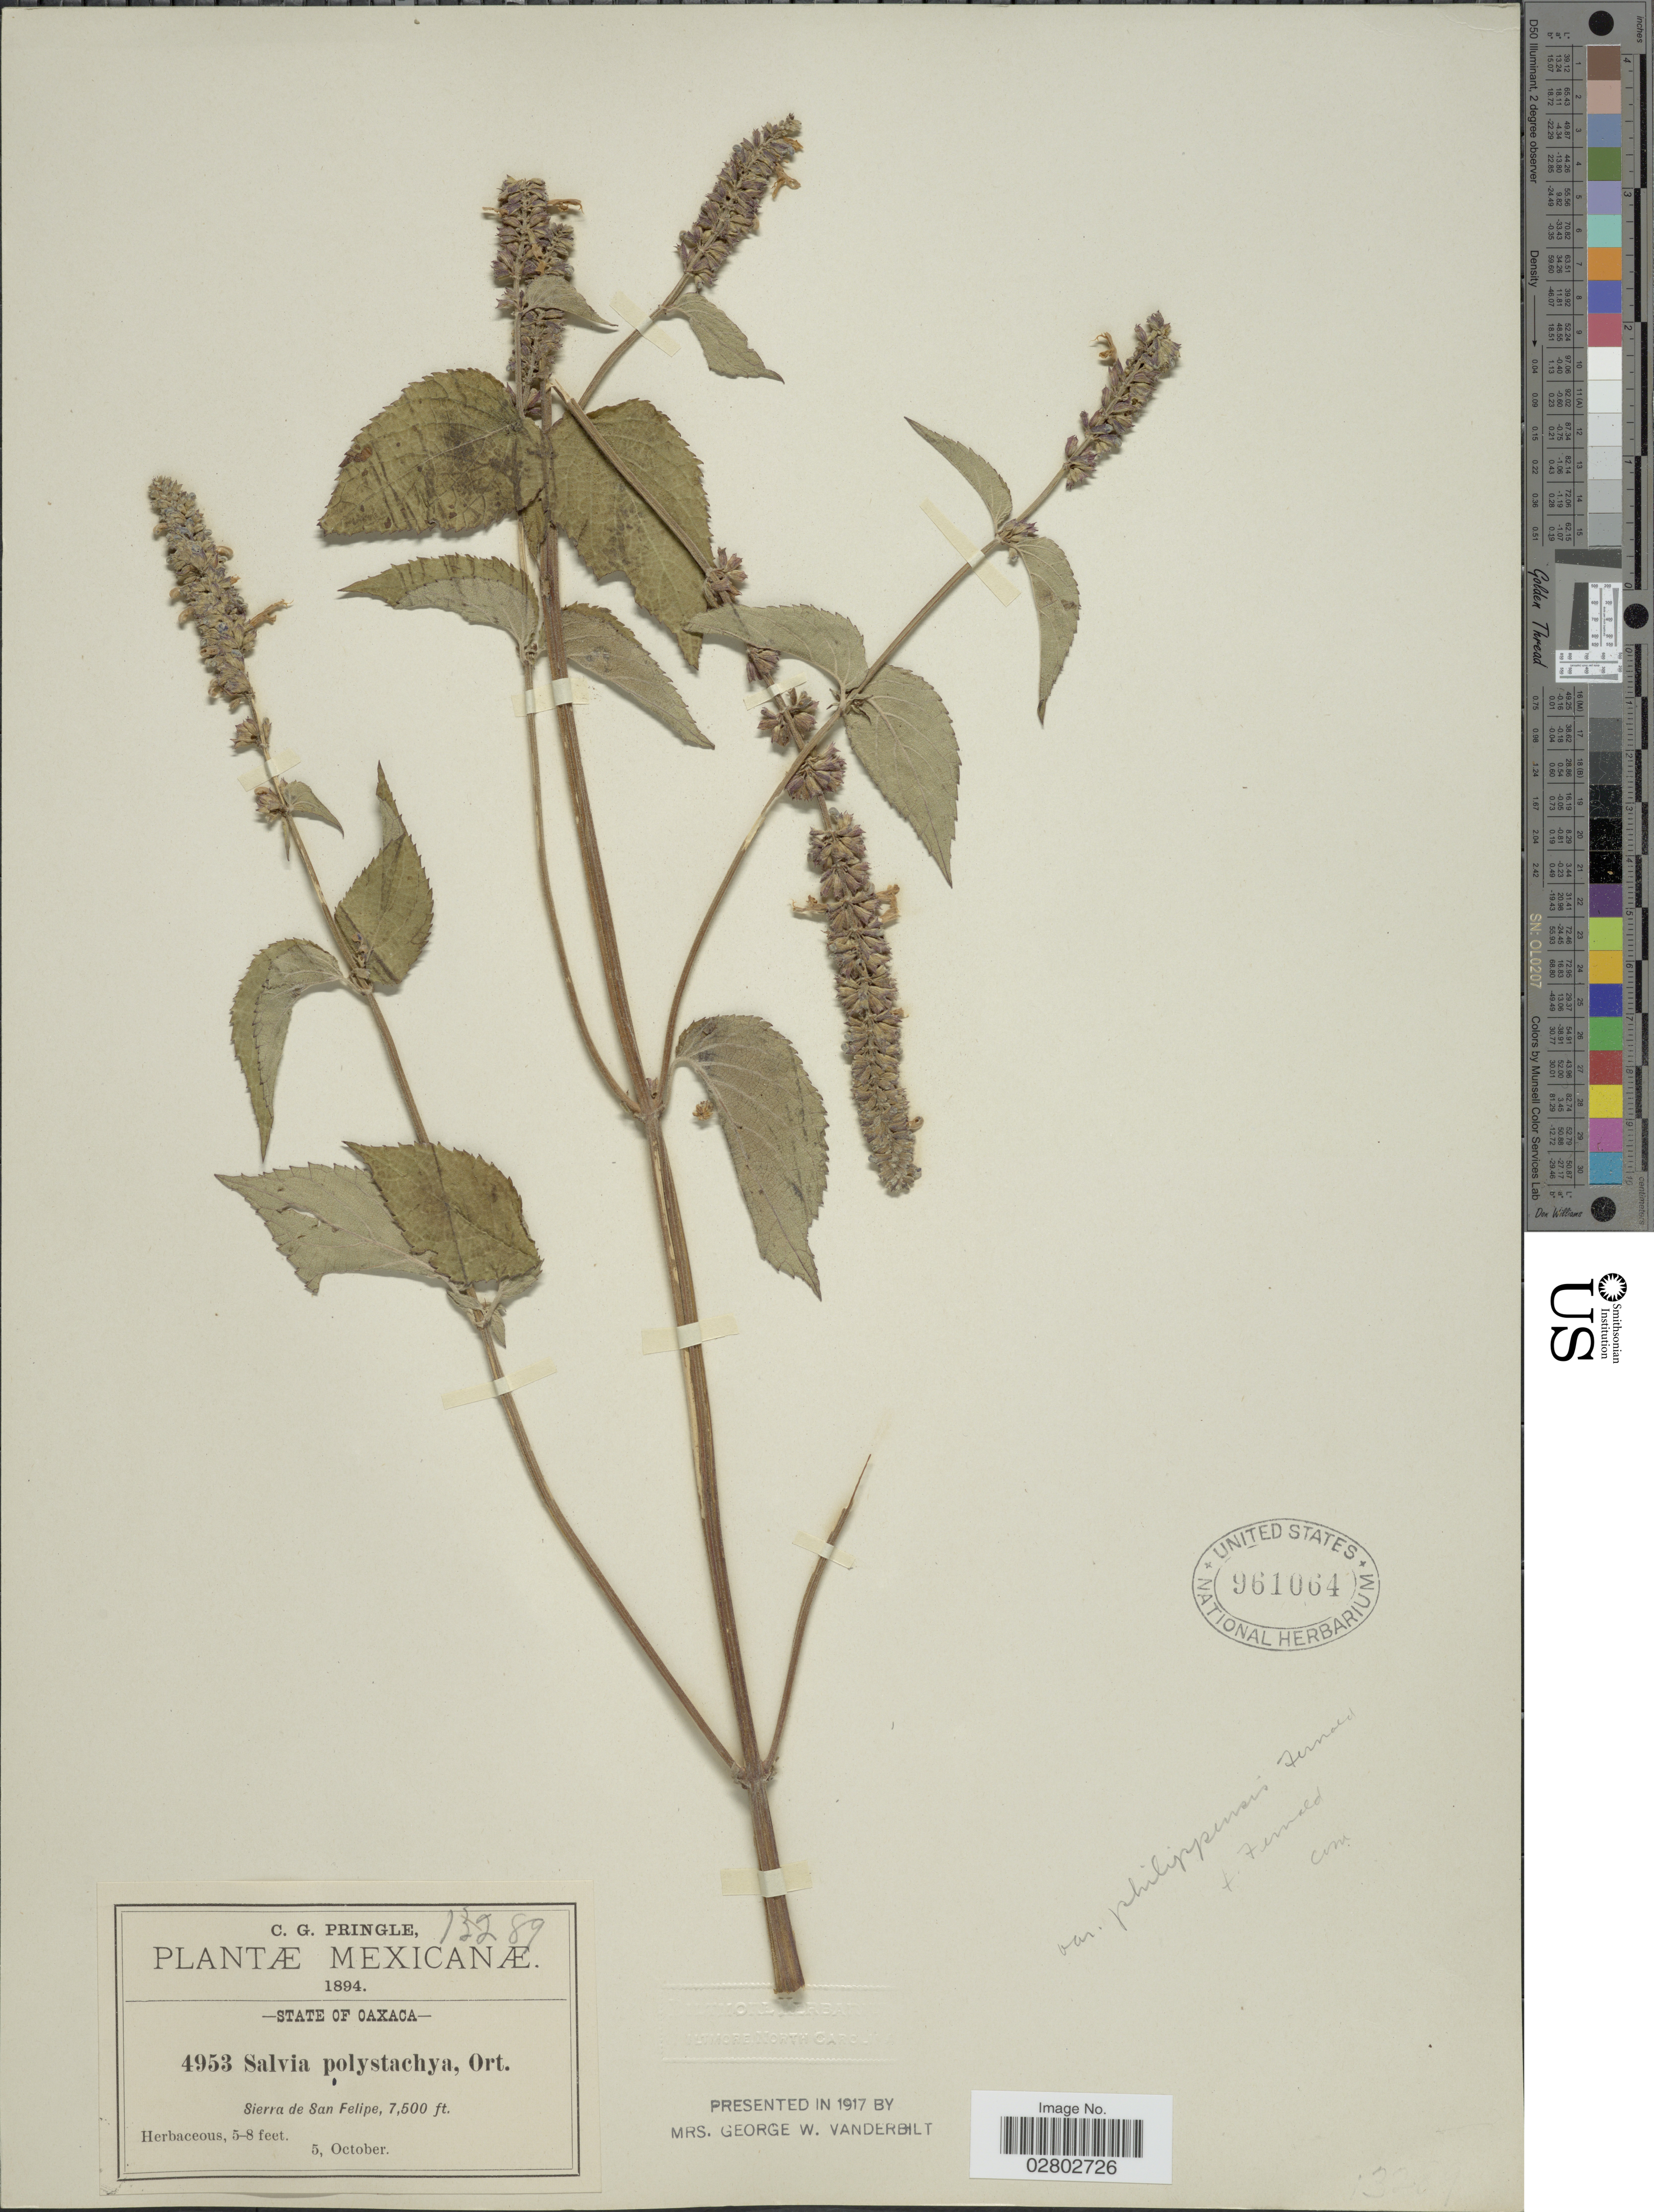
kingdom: Plantae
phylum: Tracheophyta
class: Magnoliopsida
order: Lamiales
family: Lamiaceae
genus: Salvia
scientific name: Salvia polystachya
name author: Cav.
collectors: C. G. Pringle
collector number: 4953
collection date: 1894-10-05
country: Mexico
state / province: Oaxaca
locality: State of Oaxaca, Sierra de San Felipe.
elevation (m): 2286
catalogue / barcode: US 961064